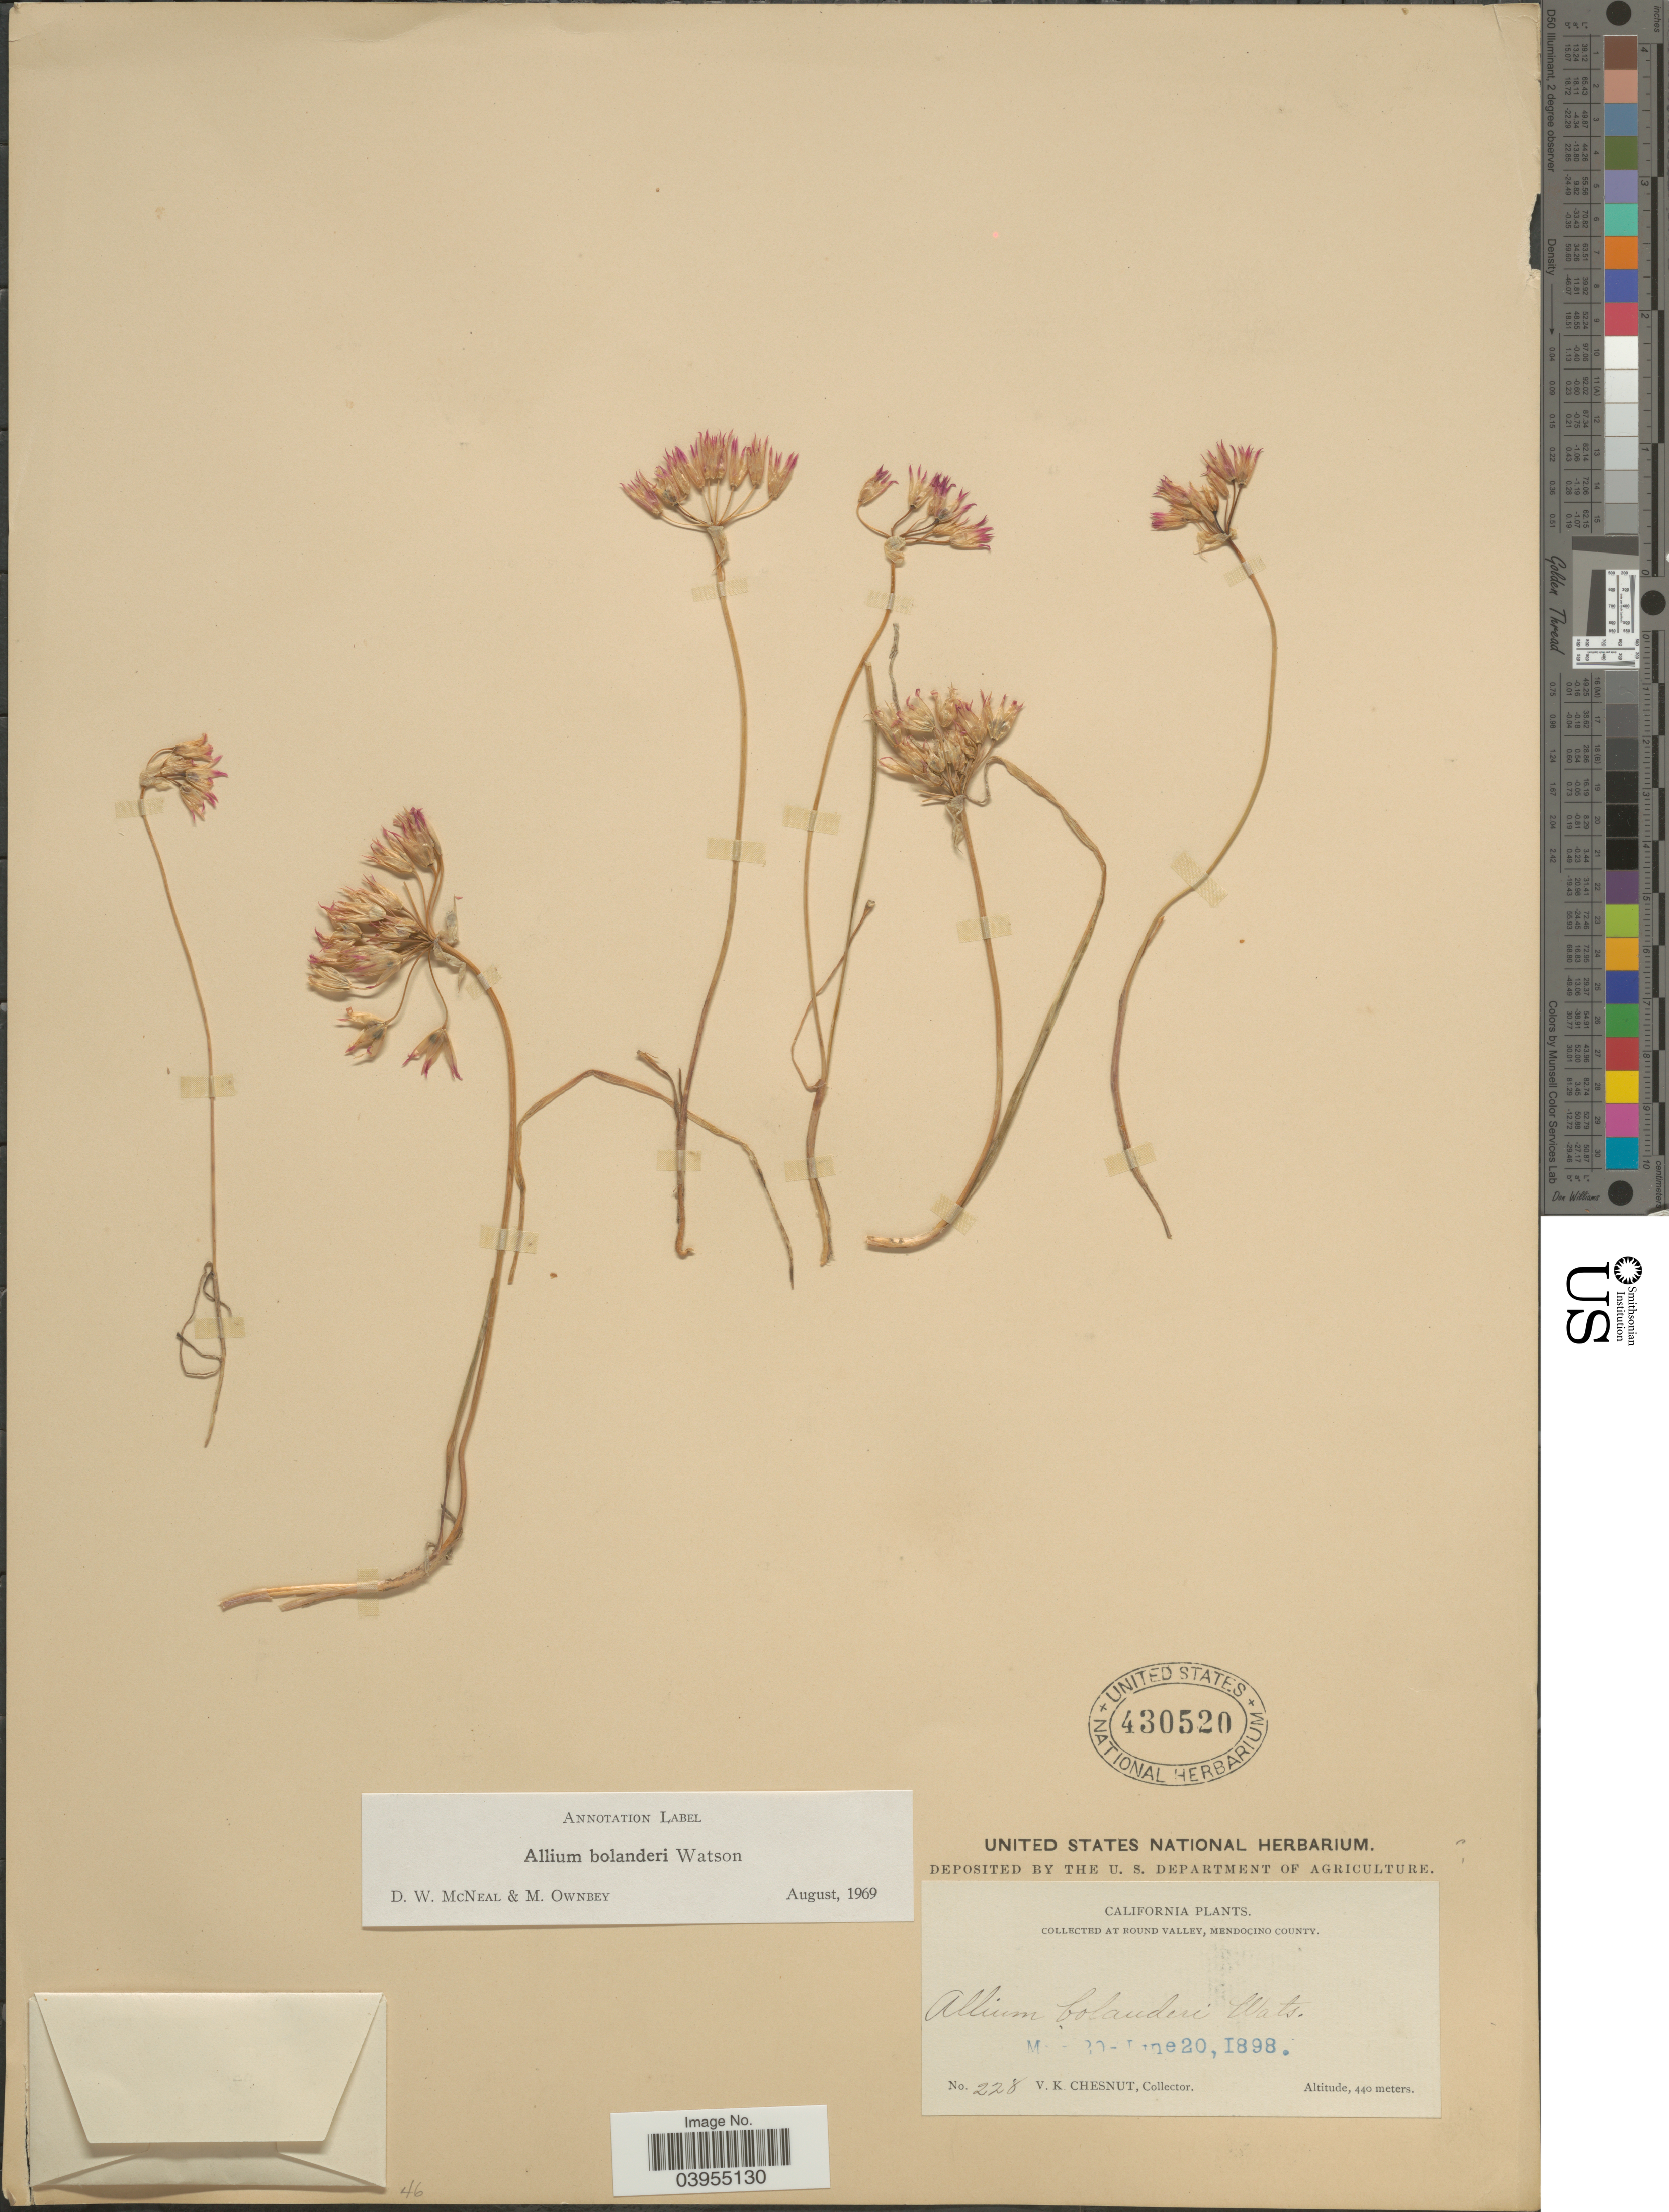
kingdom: Plantae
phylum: Tracheophyta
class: Liliopsida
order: Asparagales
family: Amaryllidaceae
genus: Allium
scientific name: Allium bolanderi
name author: S. Watson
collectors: V. Chesnut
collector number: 228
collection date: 1898-06-20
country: United States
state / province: California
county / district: Mendocino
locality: At Round Valley, Mendocino County.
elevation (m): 440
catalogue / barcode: US 430520